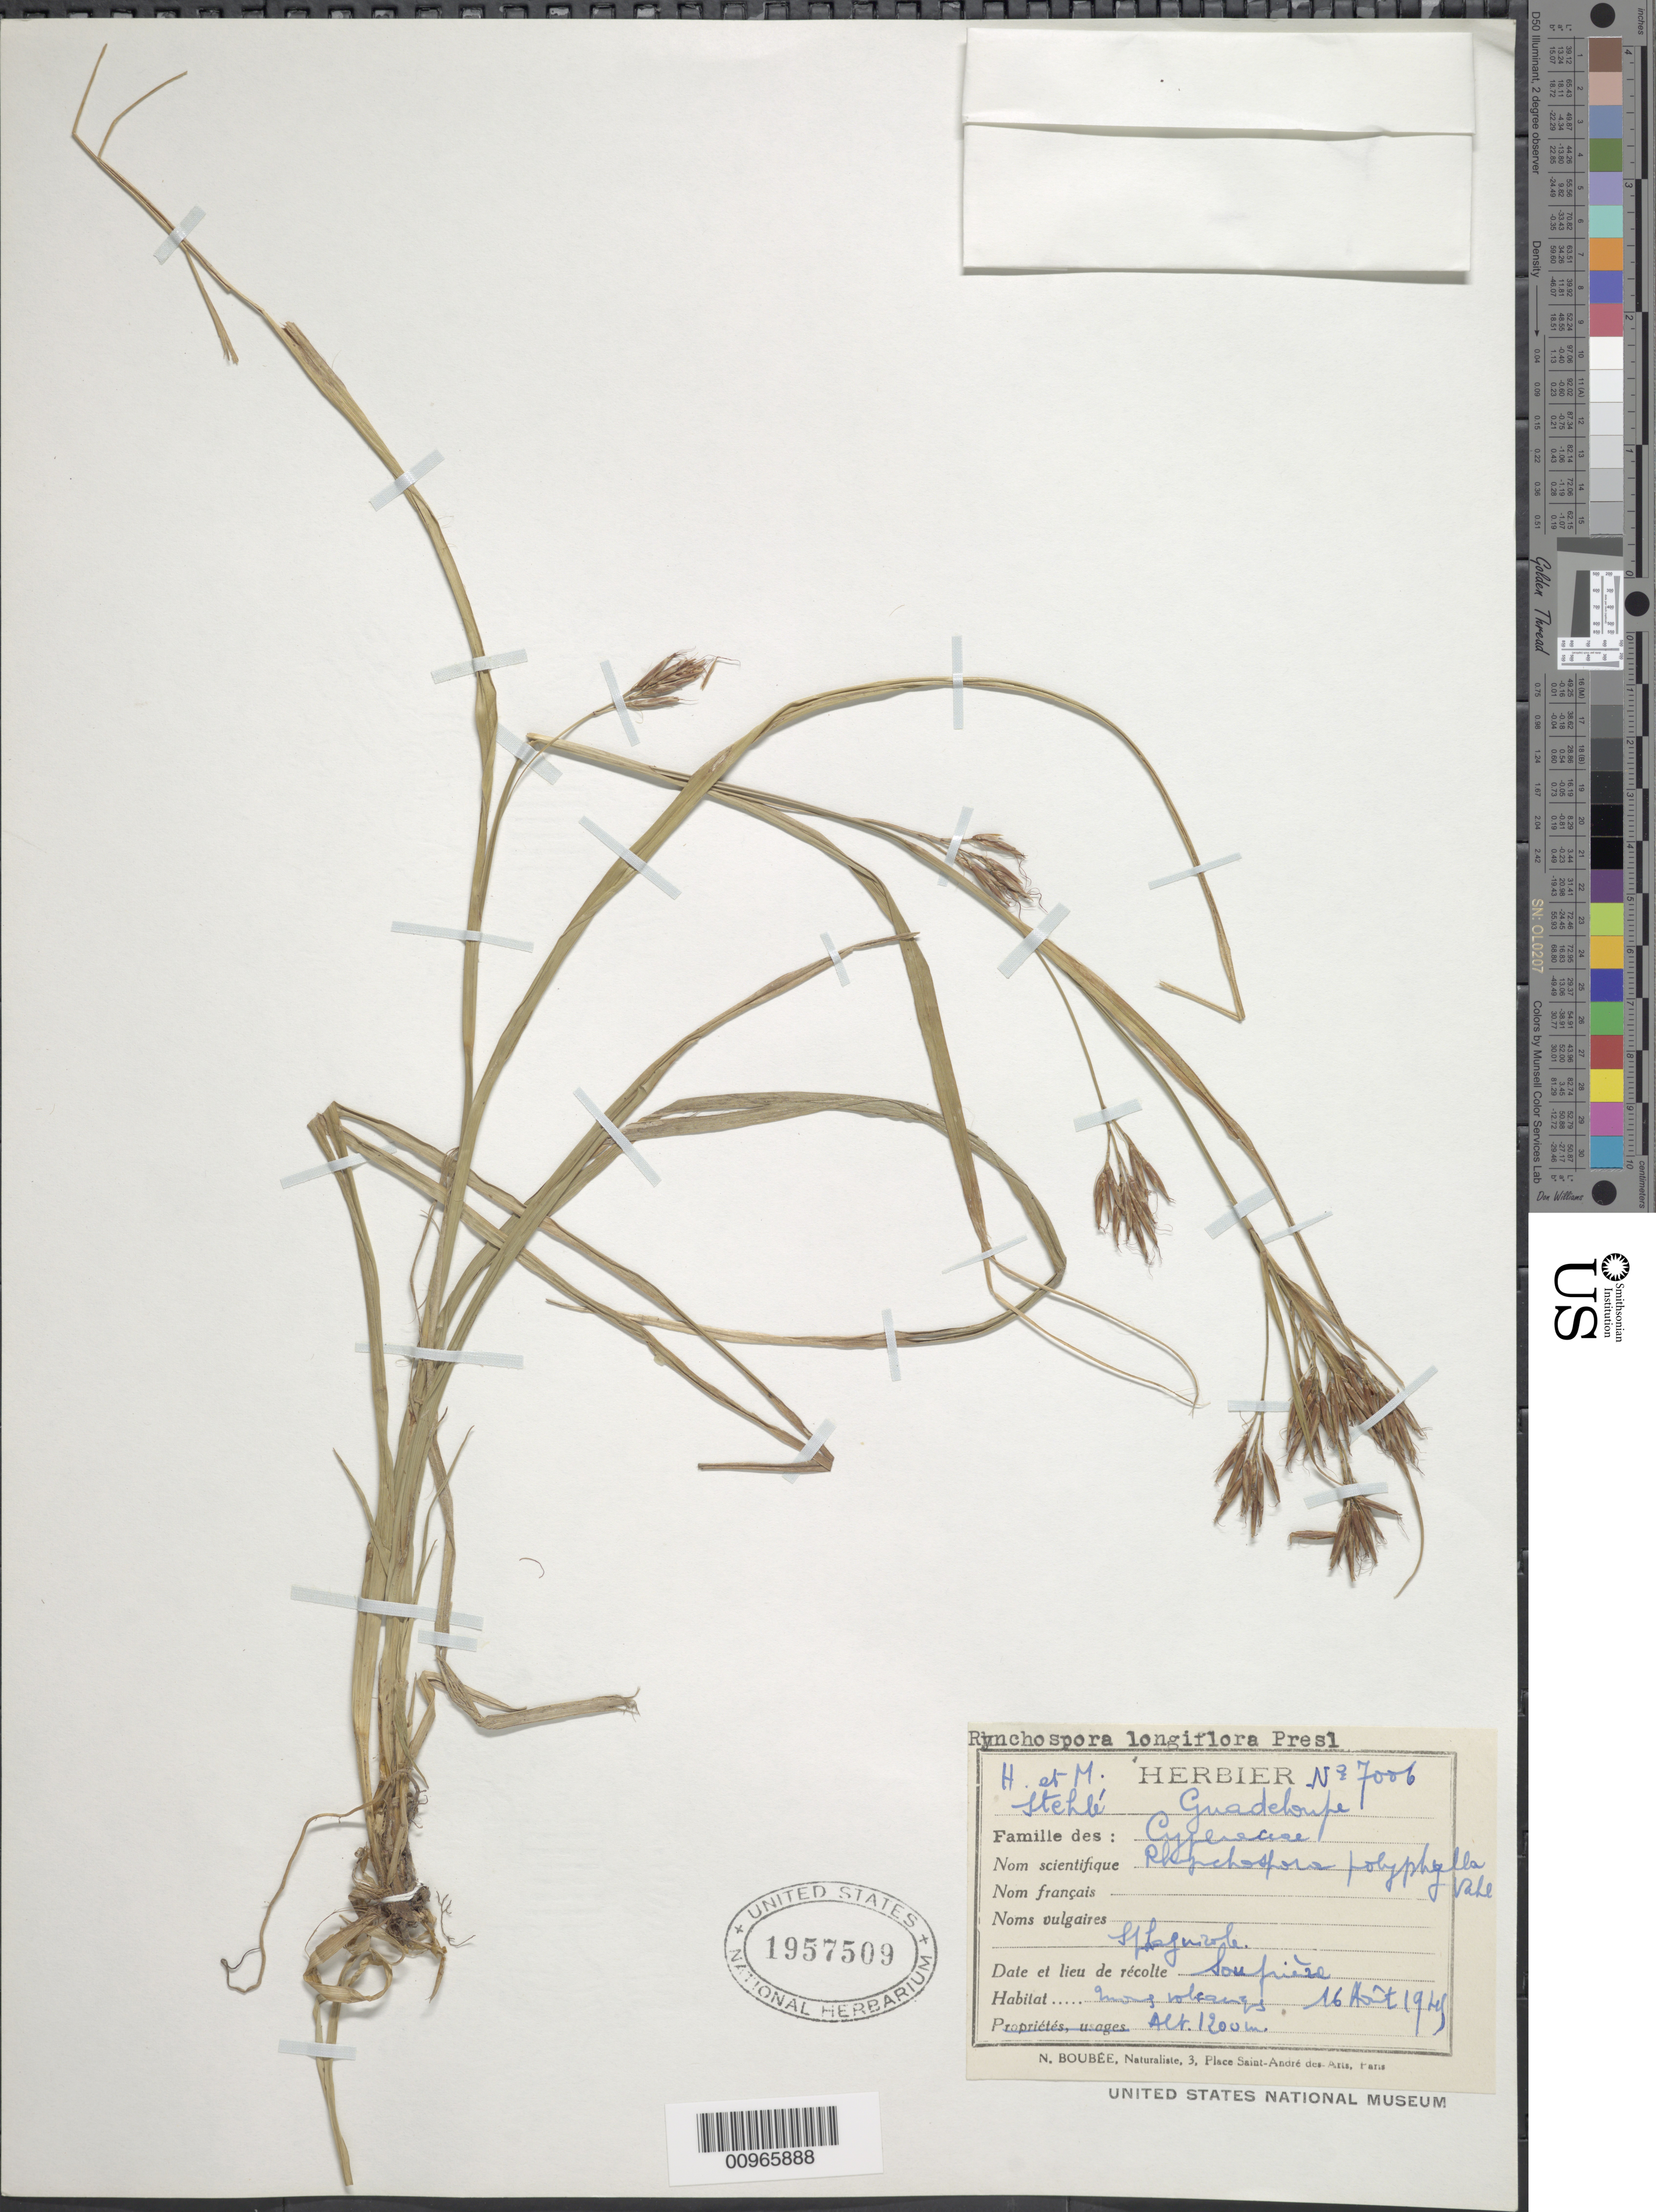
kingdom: Plantae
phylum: Tracheophyta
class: Liliopsida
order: Poales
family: Cyperaceae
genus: Rhynchospora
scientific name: Rhynchospora longiflora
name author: C. Presl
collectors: H. Stehlé & M. Stehlé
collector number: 7006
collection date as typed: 16 Aug 1945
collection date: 1945-08-16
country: Guadeloupe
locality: Soufrière, "St. Laguzole"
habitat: "morne volcanes"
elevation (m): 1200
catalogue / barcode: US 1957509